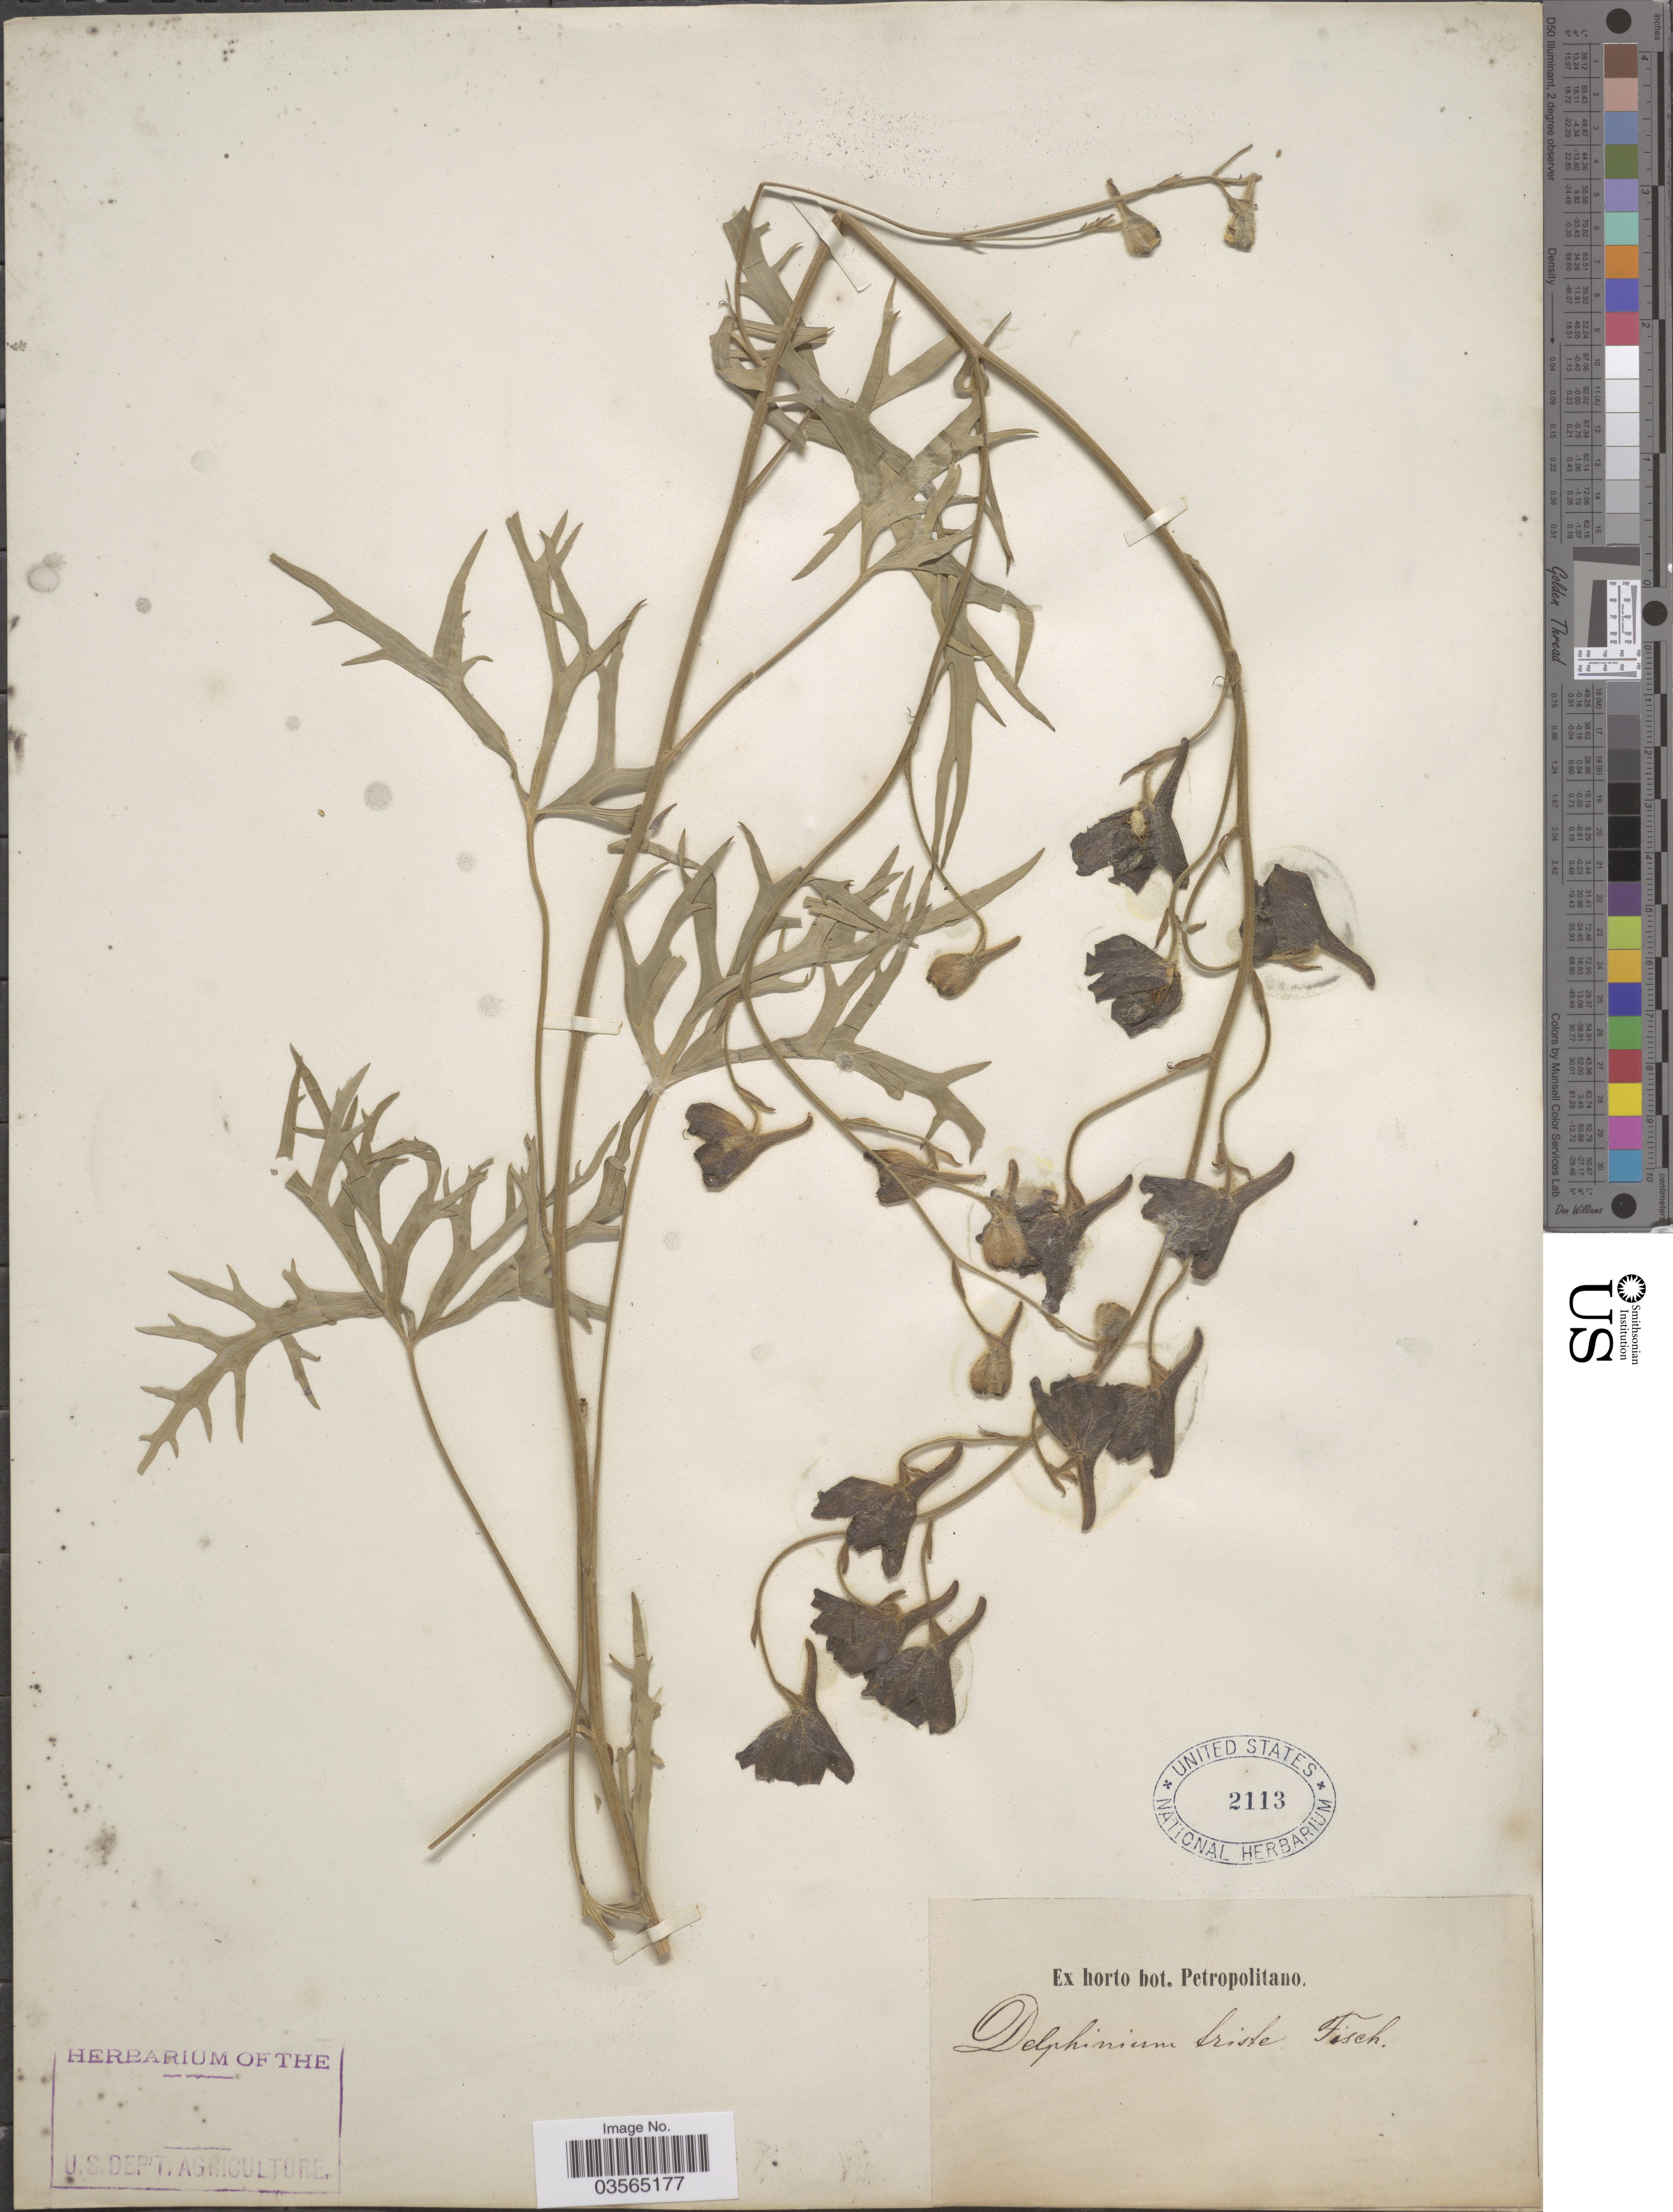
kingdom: Plantae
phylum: Tracheophyta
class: Magnoliopsida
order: Ranunculales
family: Ranunculaceae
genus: Delphinium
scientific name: Delphinium triste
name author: Fisch. ex DC.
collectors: ex Horto Bot. Petropolitano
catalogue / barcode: US 2113